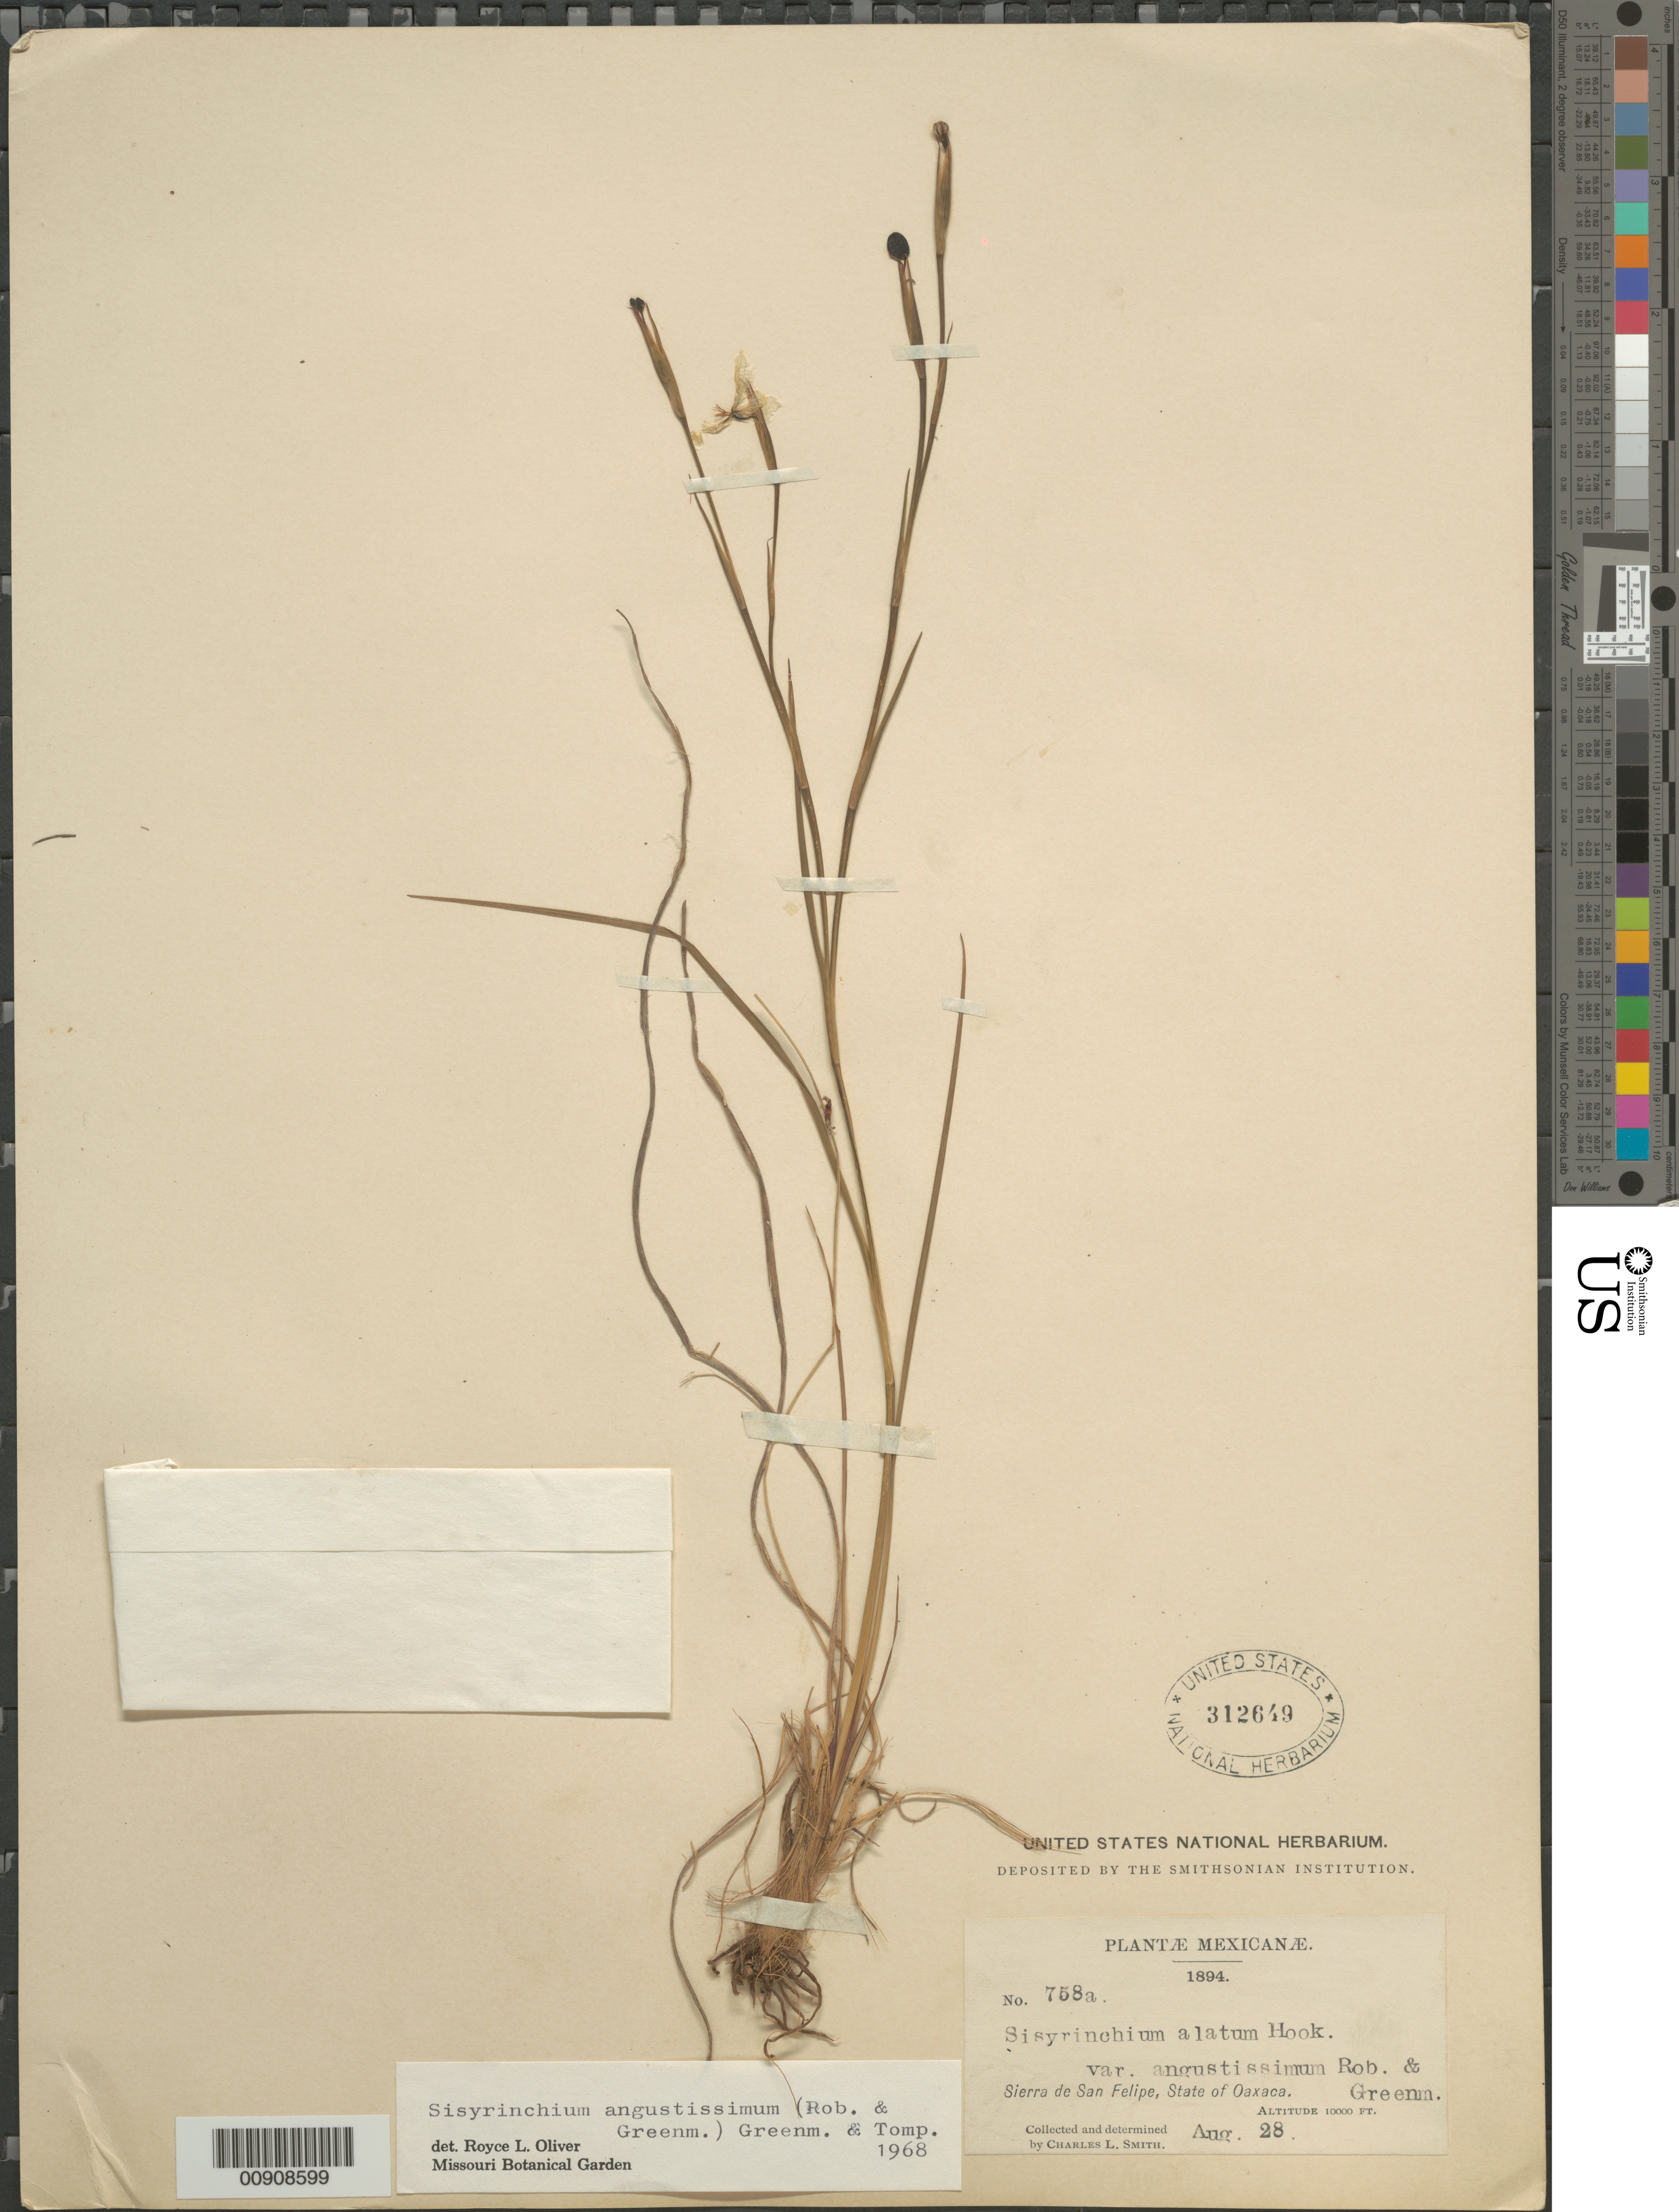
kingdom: Plantae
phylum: Tracheophyta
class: Liliopsida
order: Asparagales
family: Iridaceae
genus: Sisyrinchium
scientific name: Sisyrinchium angustissimum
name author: (B.L. Rob.) Greenm. & C.H. Thomps.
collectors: C. L. Smith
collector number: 758 a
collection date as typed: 28 Aug 1894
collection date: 1894-08-28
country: Mexico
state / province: Oaxaca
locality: Sierra de San Felipe, State of Oaxaca.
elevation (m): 3048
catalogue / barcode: US 312649